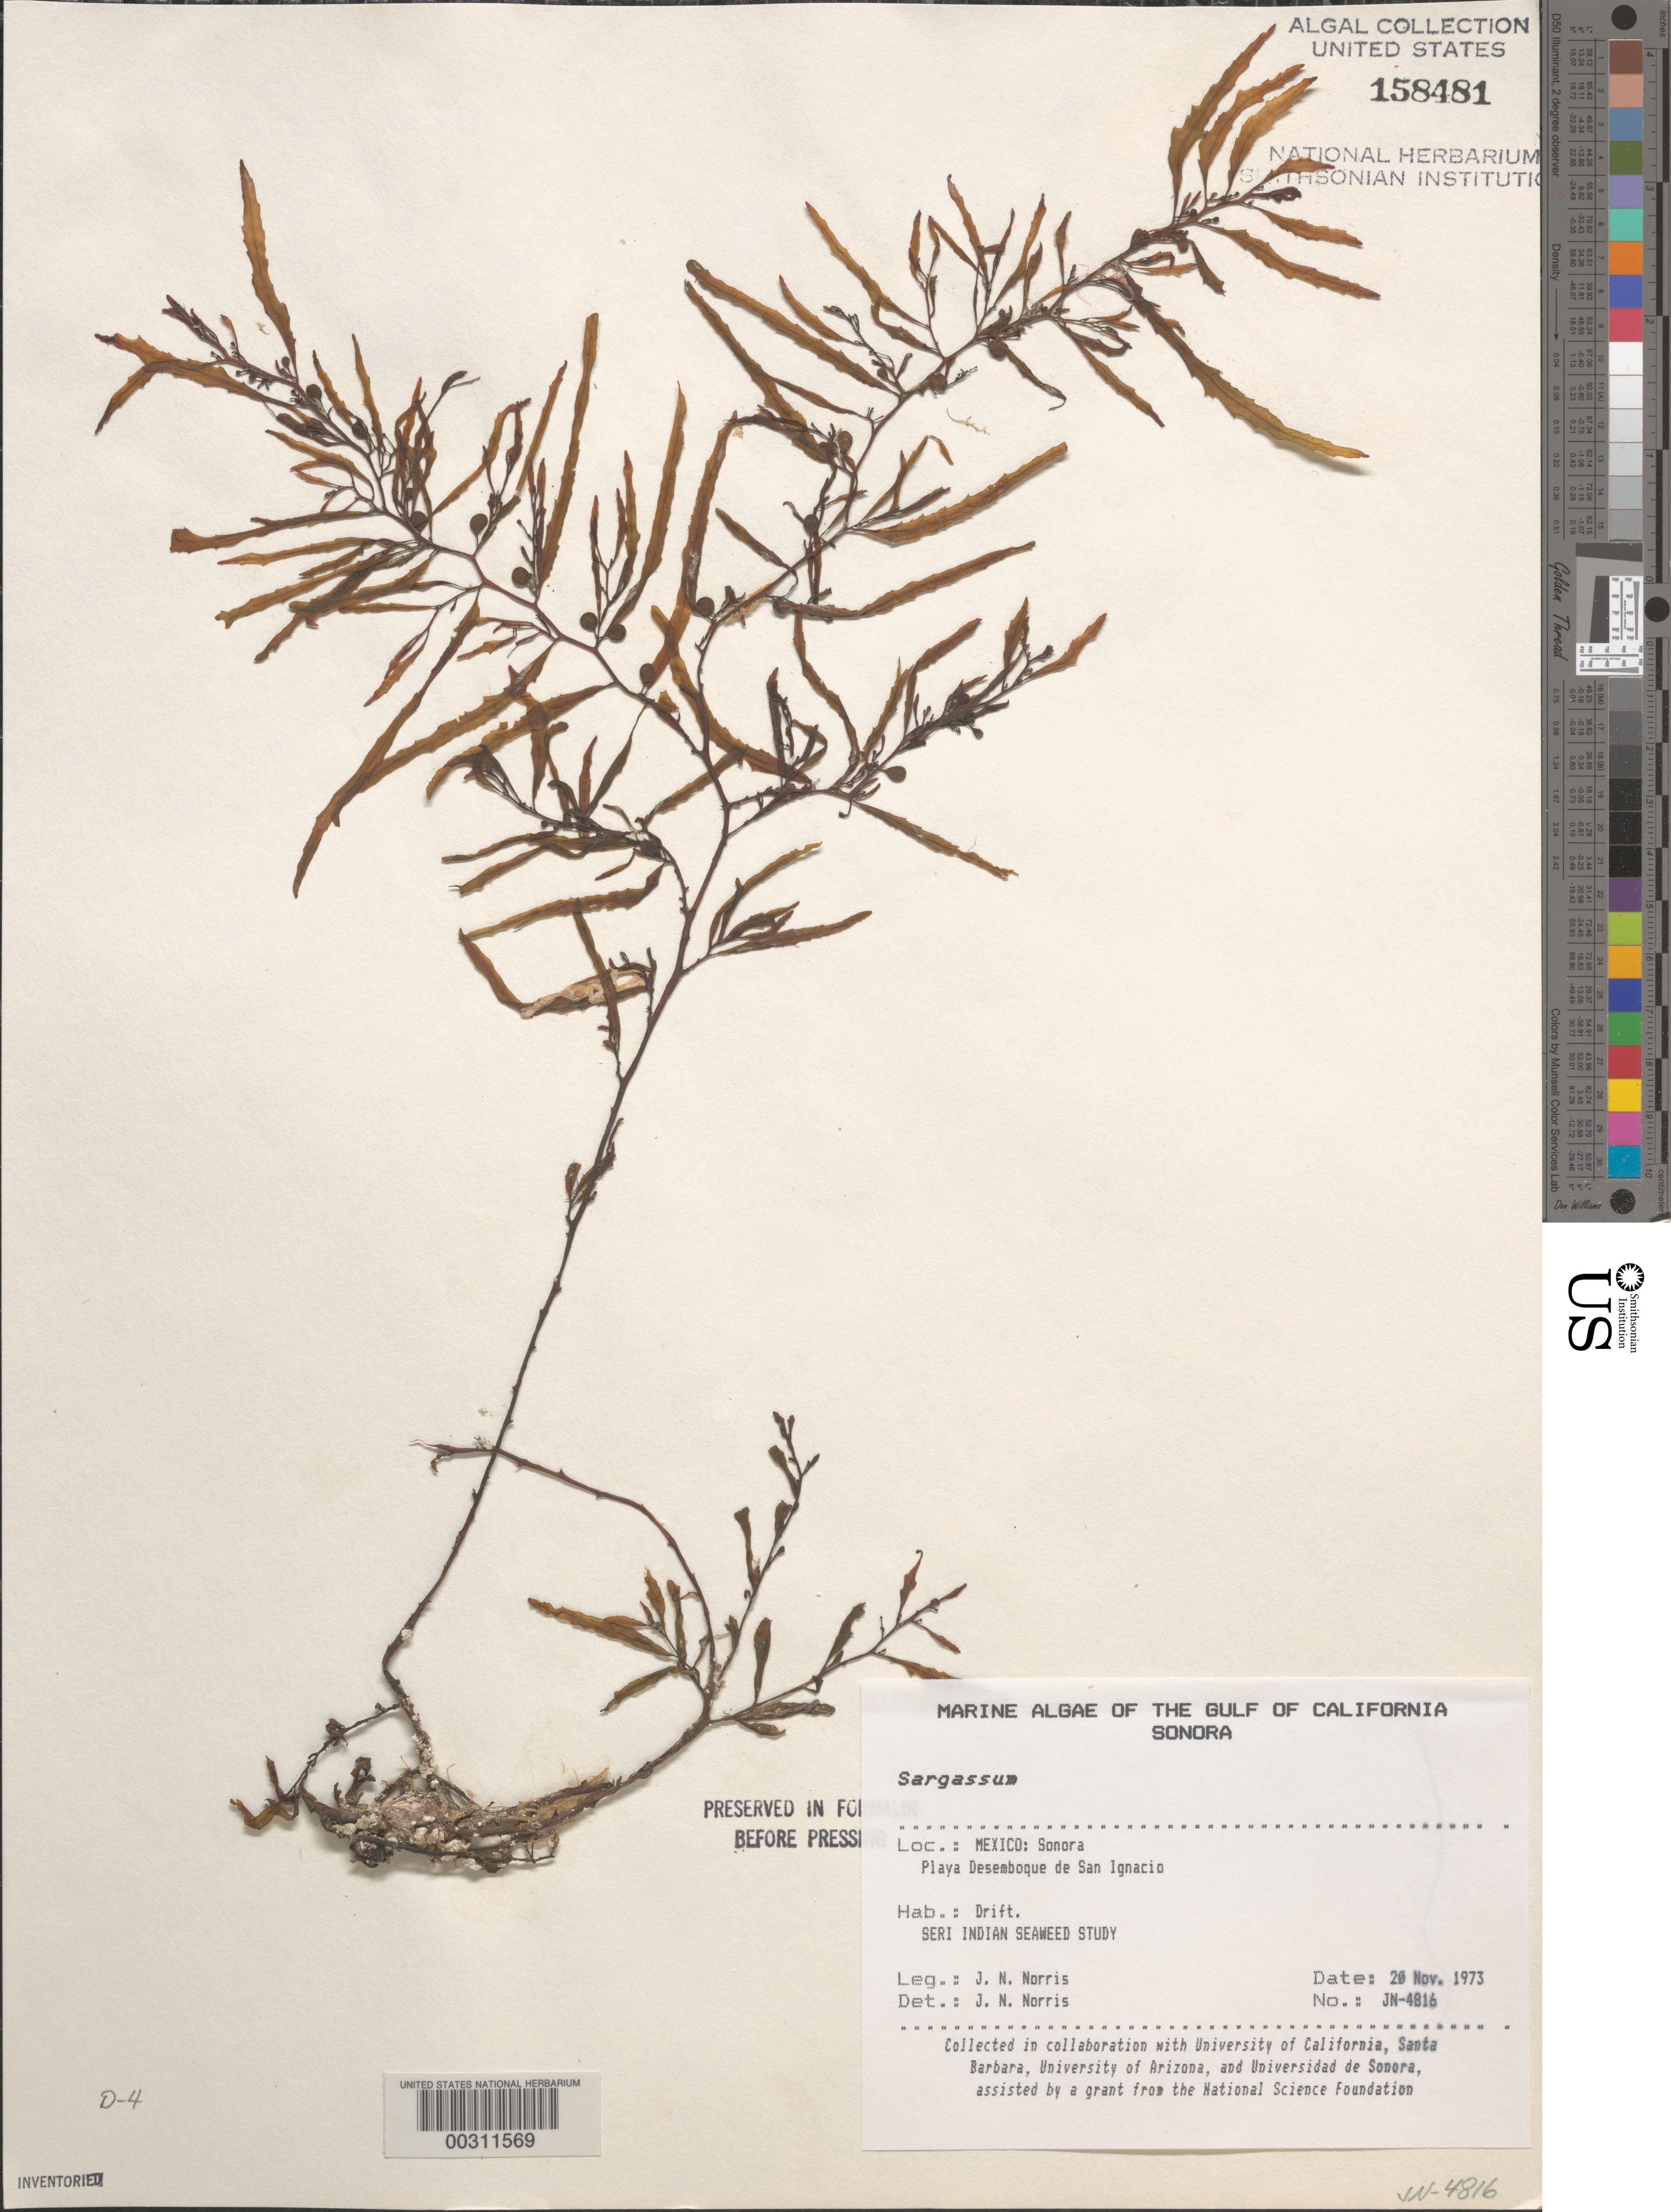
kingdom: Chromista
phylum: Ochrophyta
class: Phaeophyceae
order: Fucales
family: Sargassaceae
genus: Sargassum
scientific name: Sargassum sp.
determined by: Norris, James N.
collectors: J. N. Norris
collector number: JN-4816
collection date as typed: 20 Nov 1973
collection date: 1973-11-20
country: Mexico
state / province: Sonora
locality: Playa Desemboque de San Ignacio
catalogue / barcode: US 158481